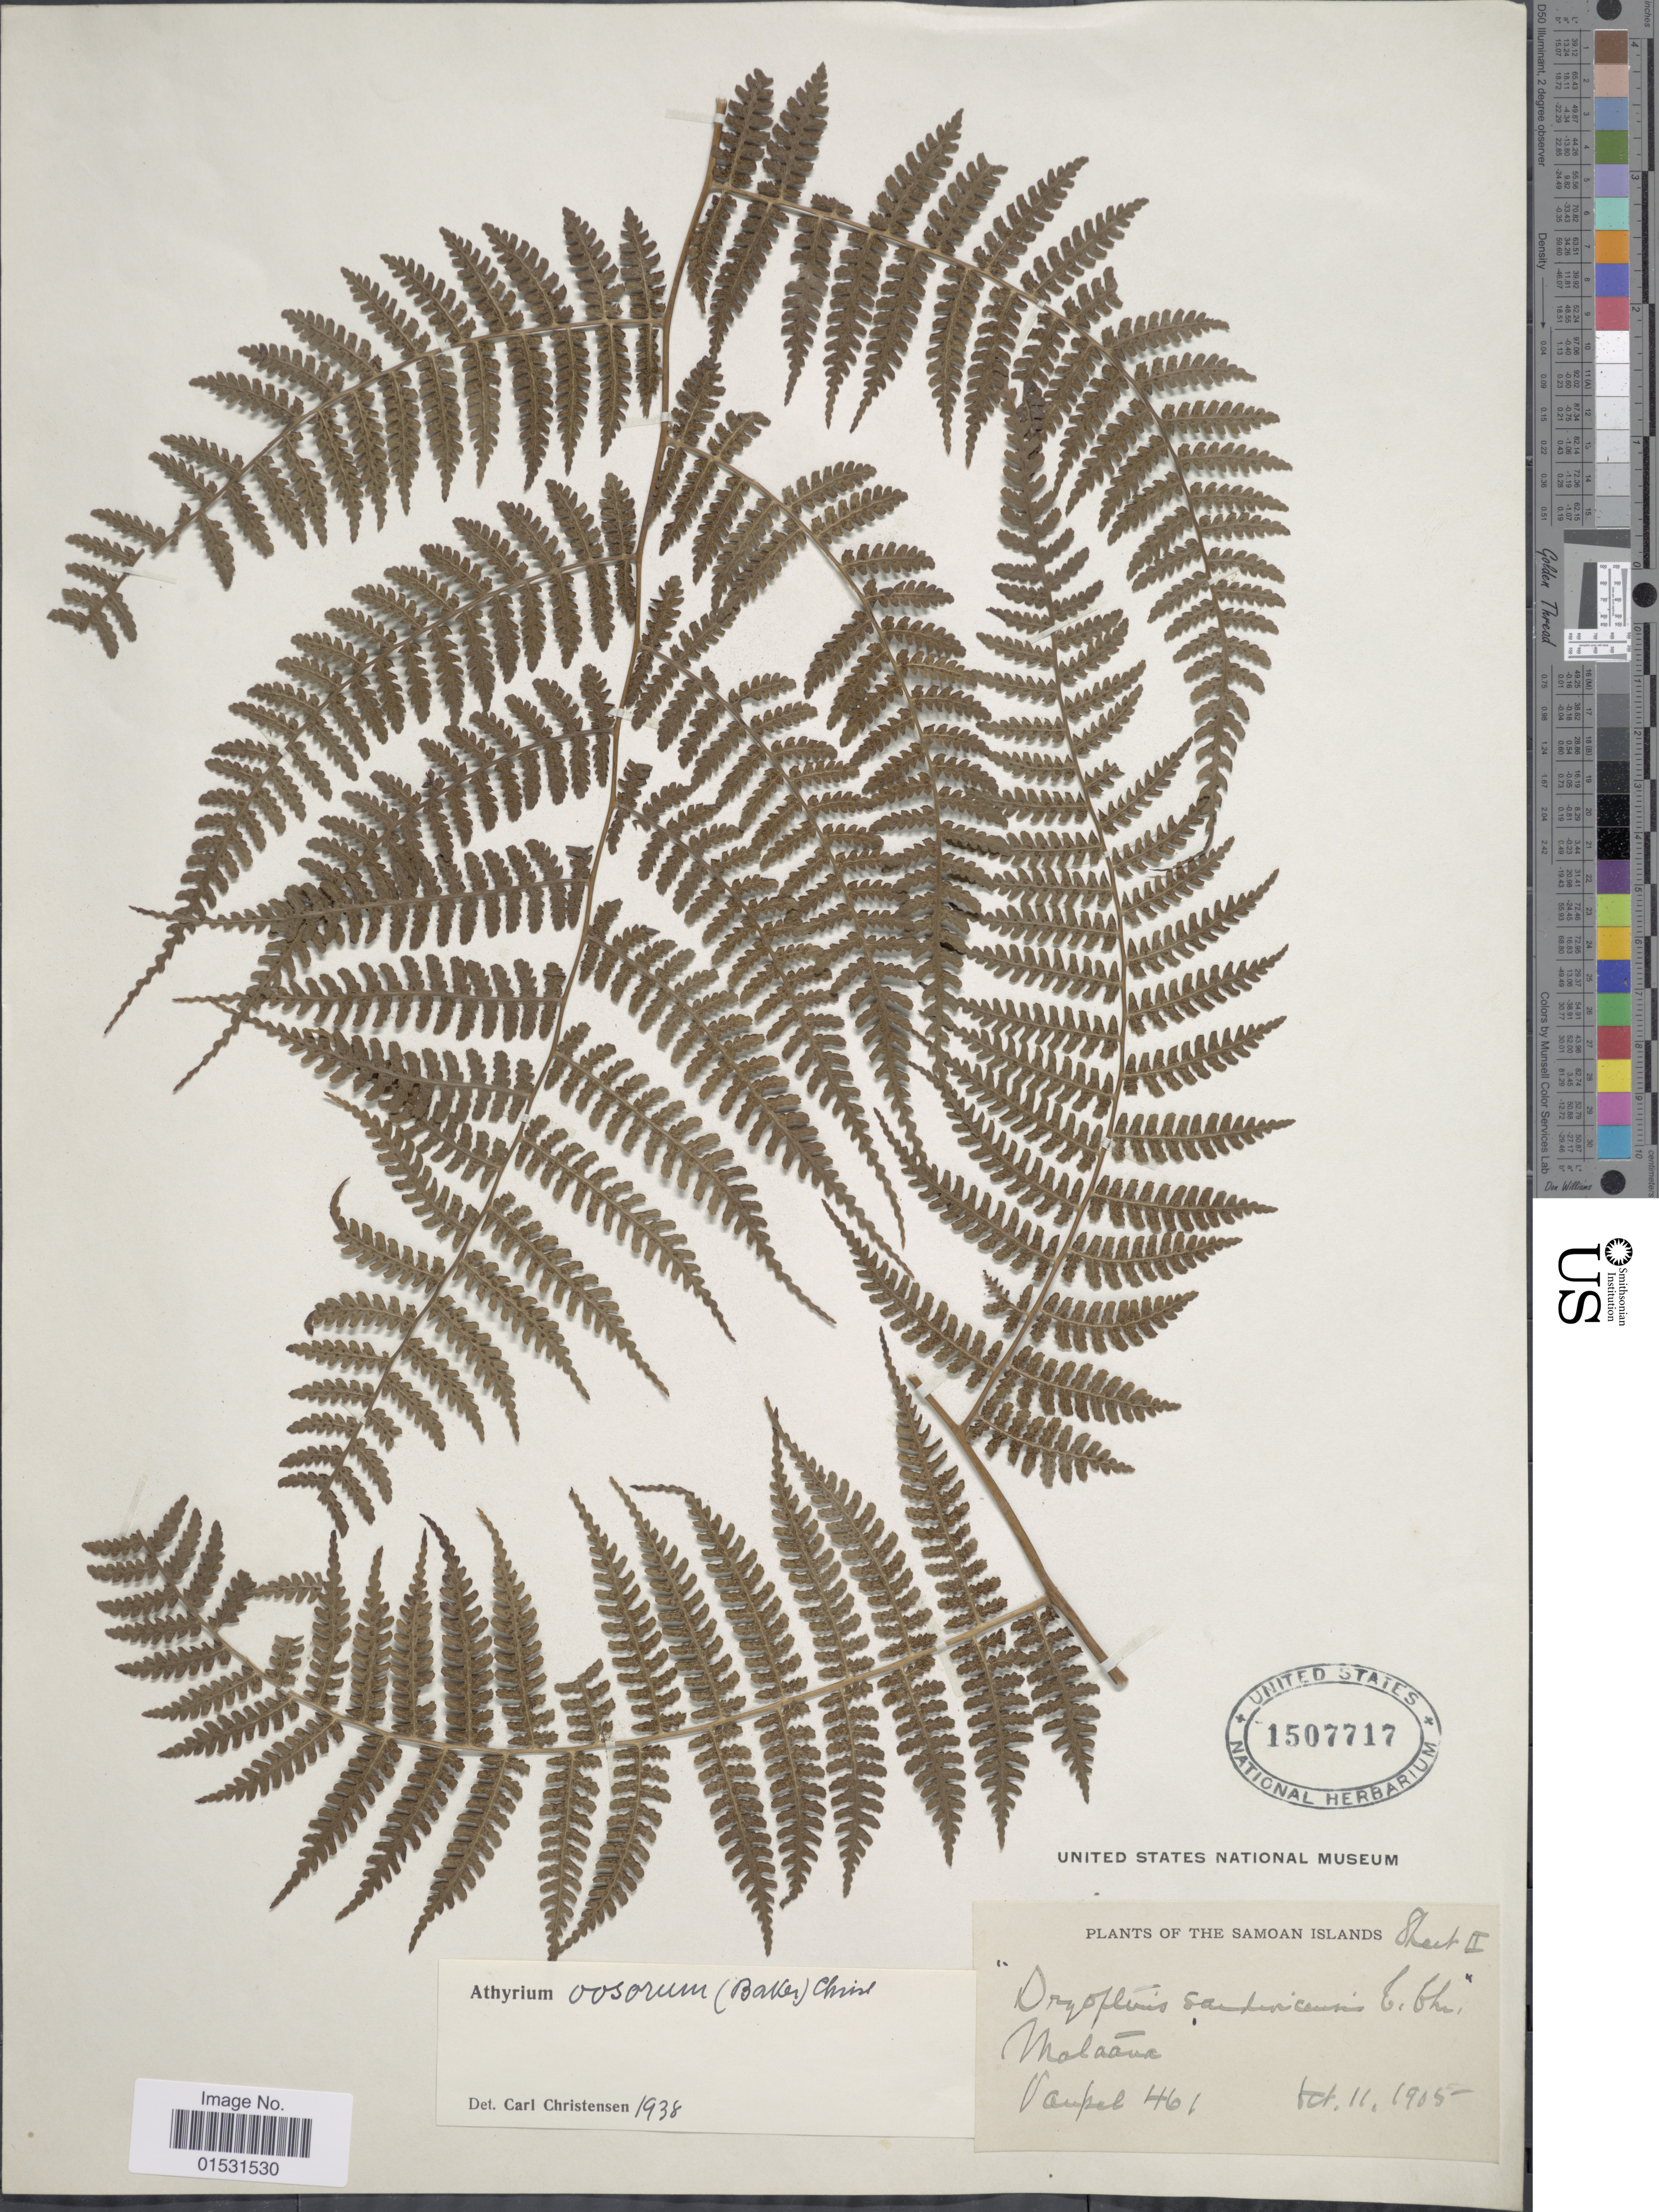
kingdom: Plantae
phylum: Tracheophyta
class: Polypodiopsida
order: Polypodiales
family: Athyriaceae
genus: Athyrium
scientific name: Athyrium oosorum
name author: (Baker) Christ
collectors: Vaupel, --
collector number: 461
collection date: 1905-10-11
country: Samoa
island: Savaii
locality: The Samoan Island. Mataana.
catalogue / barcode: US 1507717